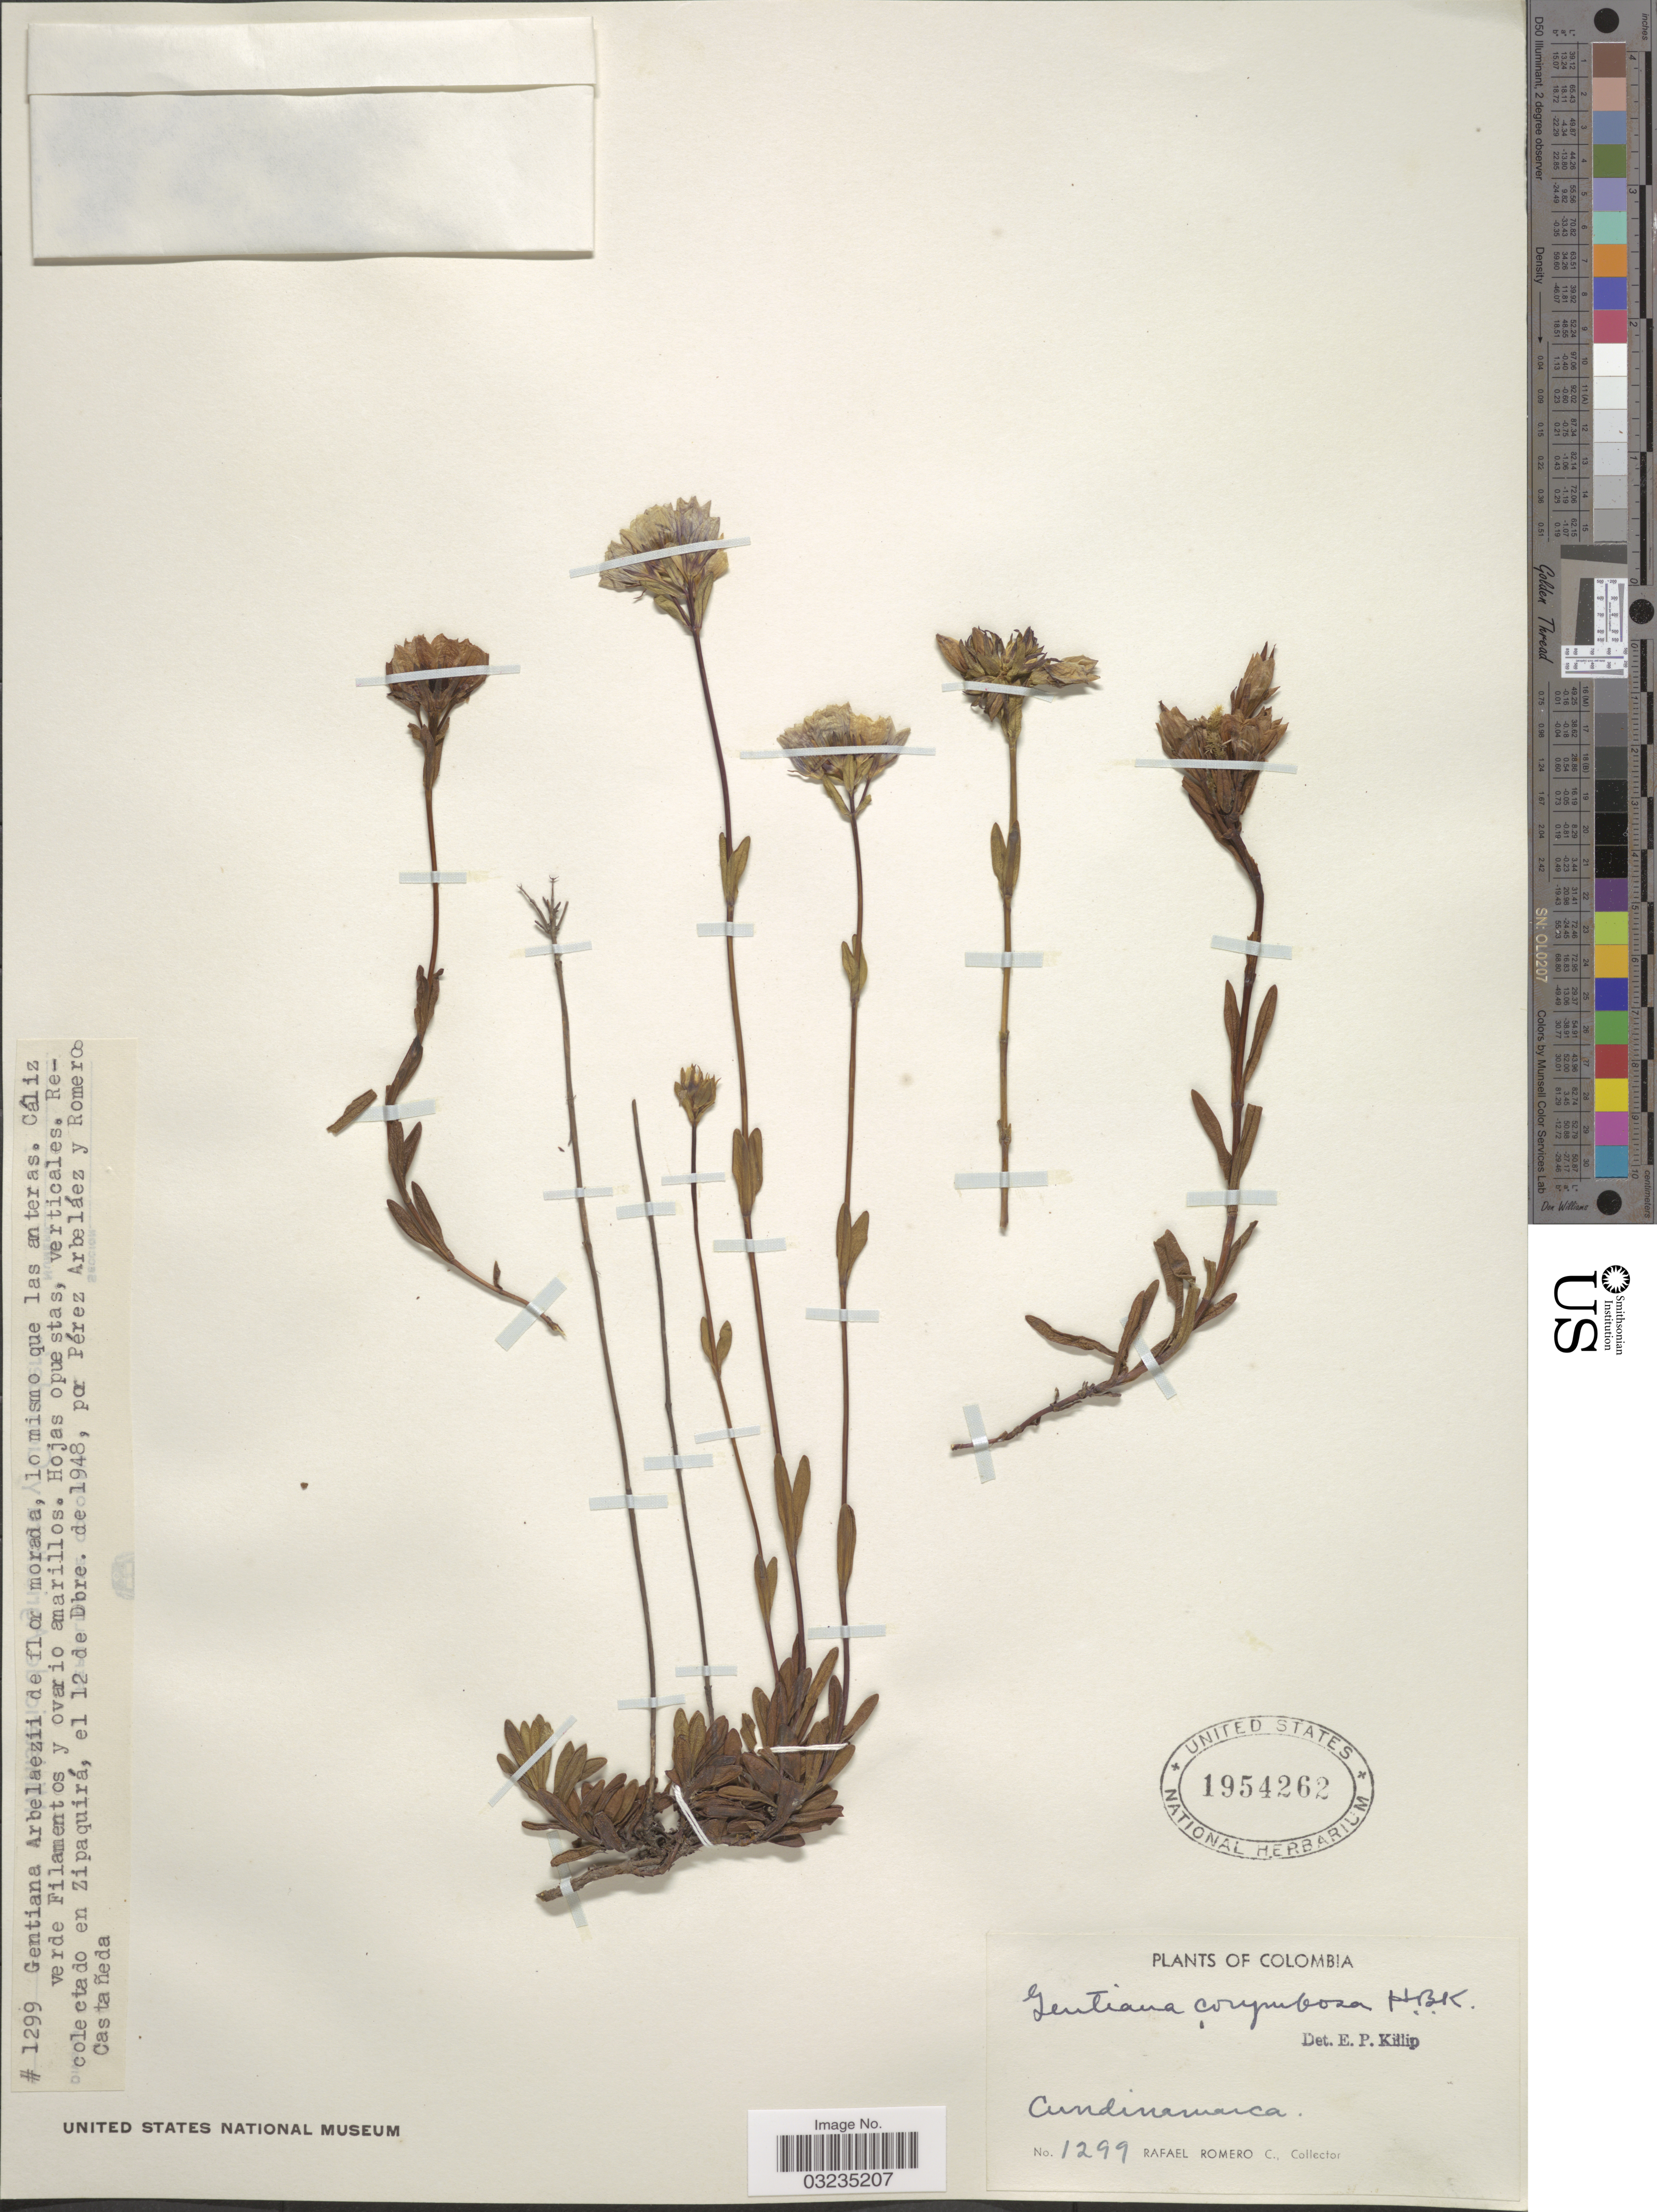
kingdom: Plantae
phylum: Tracheophyta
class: Magnoliopsida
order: Gentianales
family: Gentianaceae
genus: Gentiana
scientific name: Gentiana corymbosa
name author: Humb. et al.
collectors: R. Romero Castañeda & Pérez Arbeláez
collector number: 1299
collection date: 1948-12-12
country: Colombia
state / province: Cundinamarca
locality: En Zipaquirá.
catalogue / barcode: US 1954262